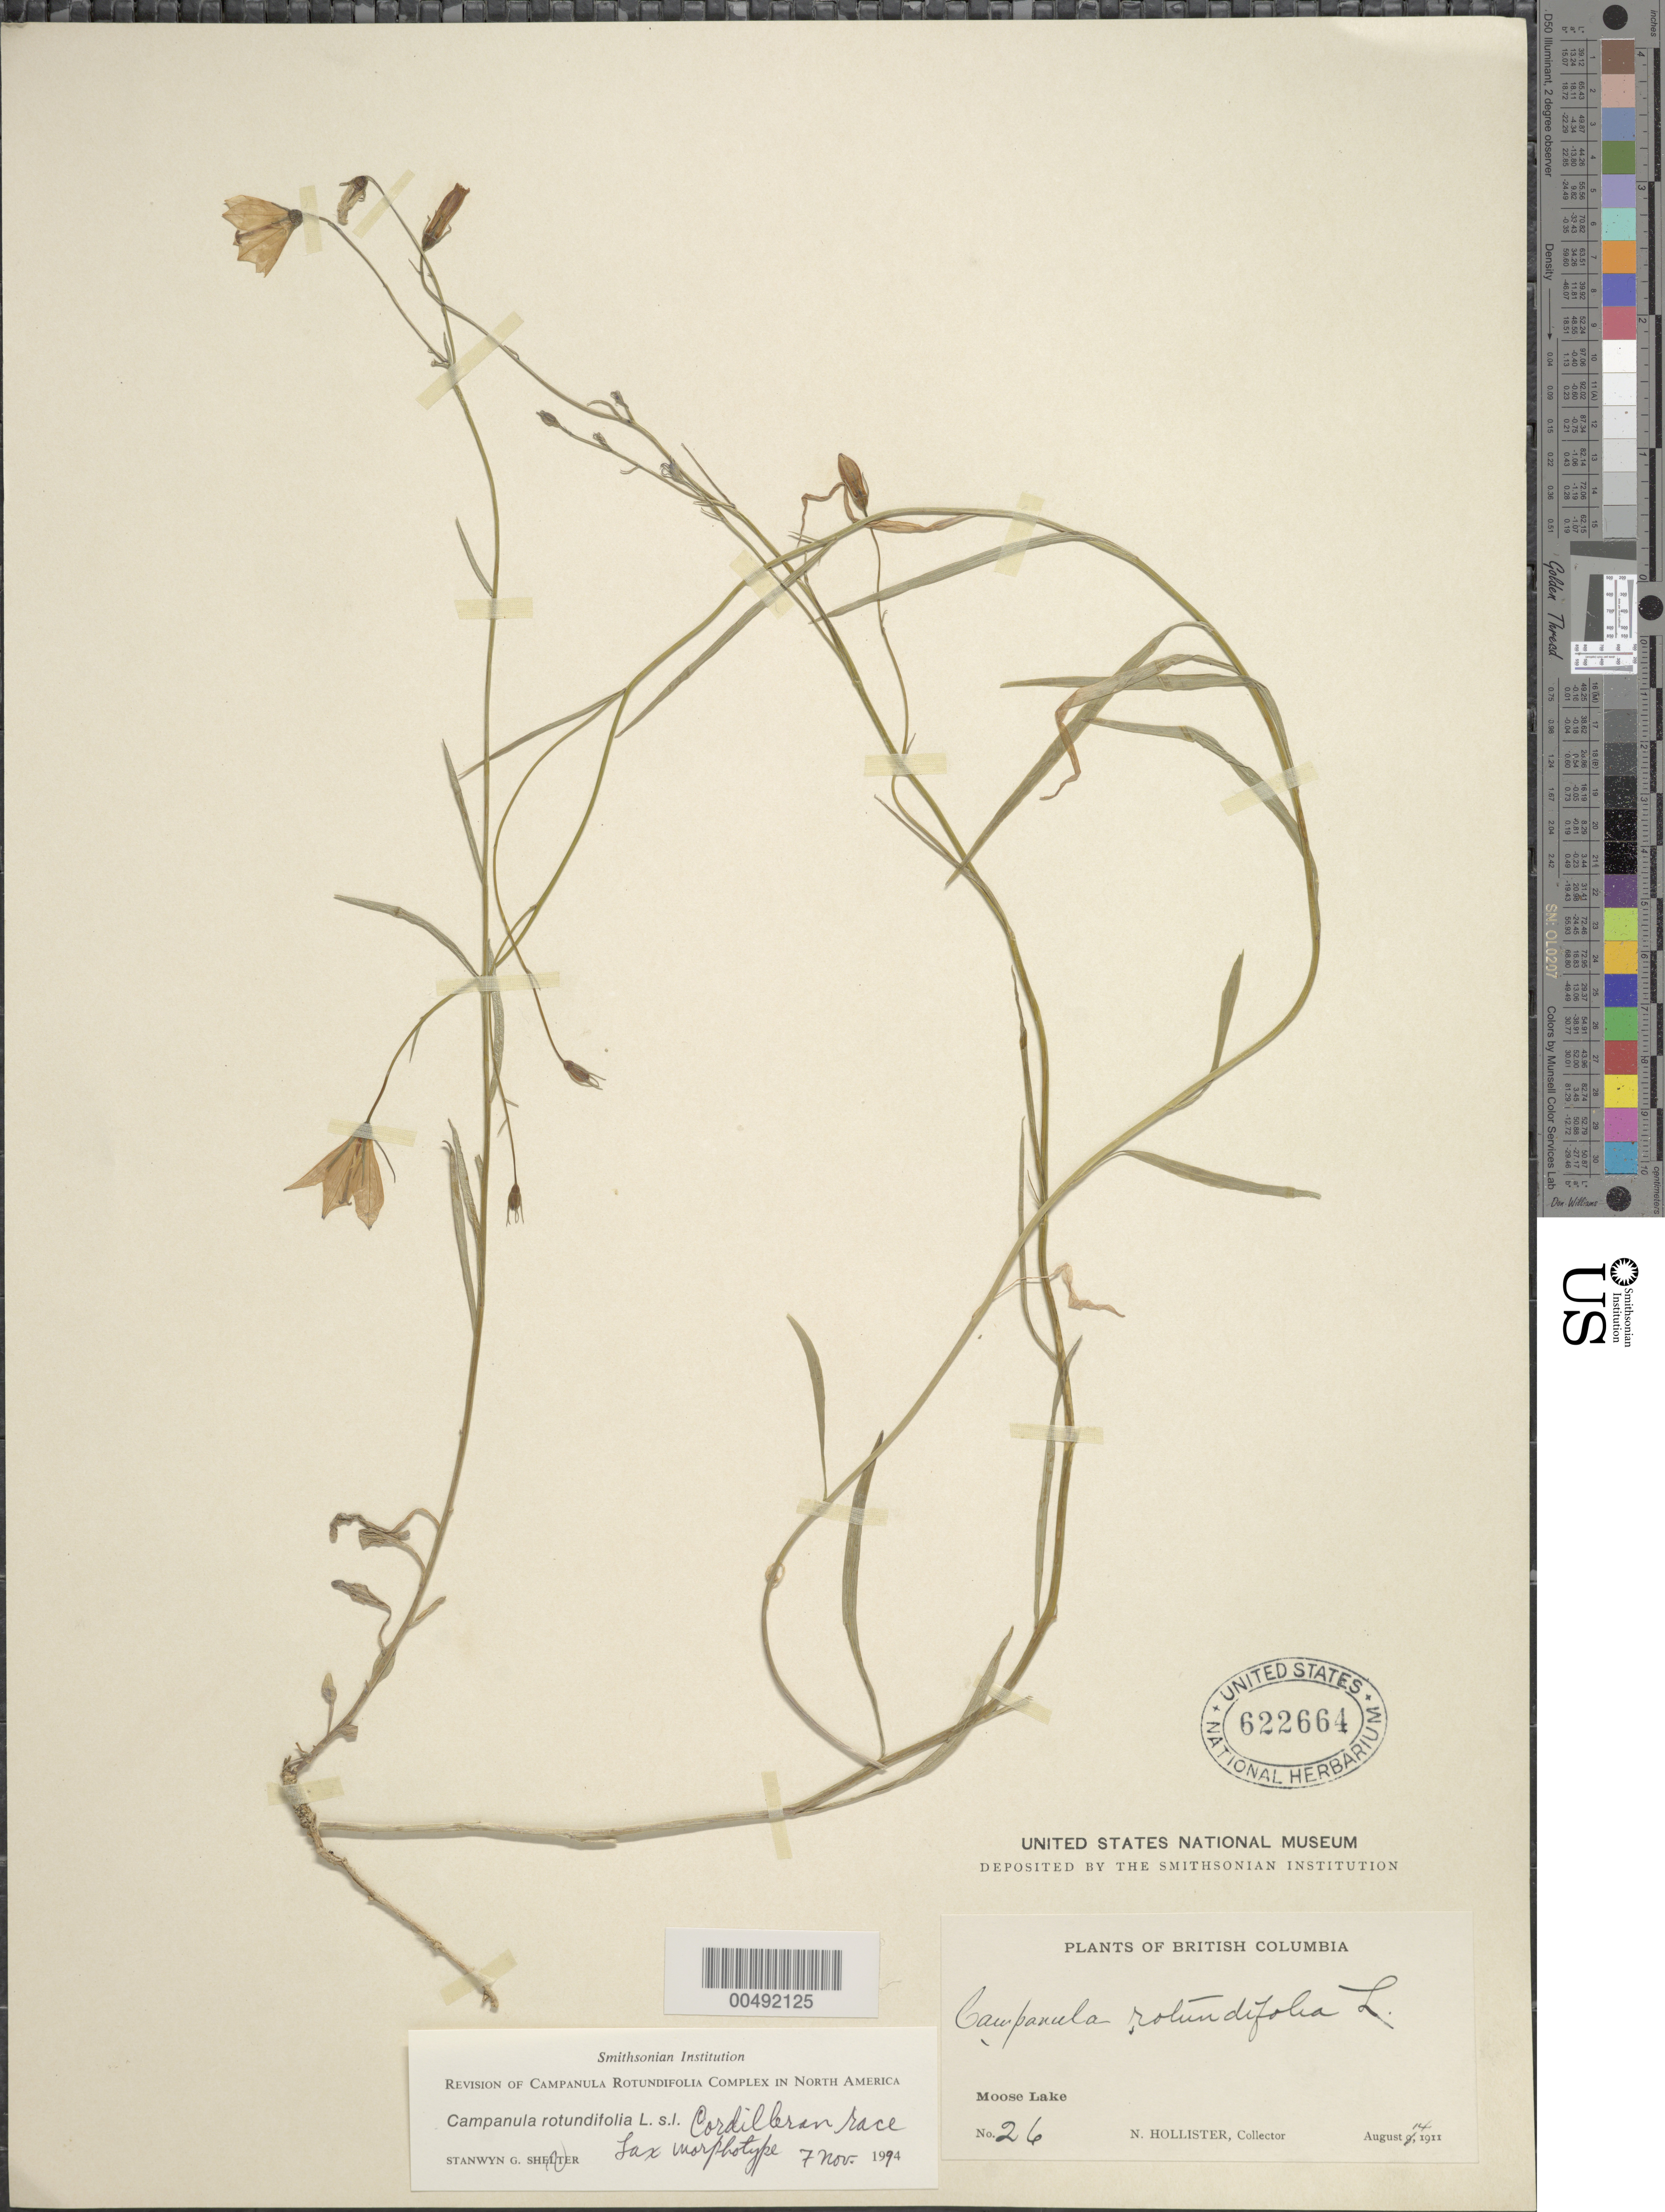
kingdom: Plantae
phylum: Tracheophyta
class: Magnoliopsida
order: Asterales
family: Campanulaceae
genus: Campanula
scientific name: Campanula rotundifolia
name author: L.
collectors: N. Hollister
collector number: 26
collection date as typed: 14 Aug 1911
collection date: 1911-08-14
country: Canada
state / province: British Columbia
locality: Moose Lake, along headwaters of Fraser River in Jasper Park, just S of Mt. Robson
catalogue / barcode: US 622664